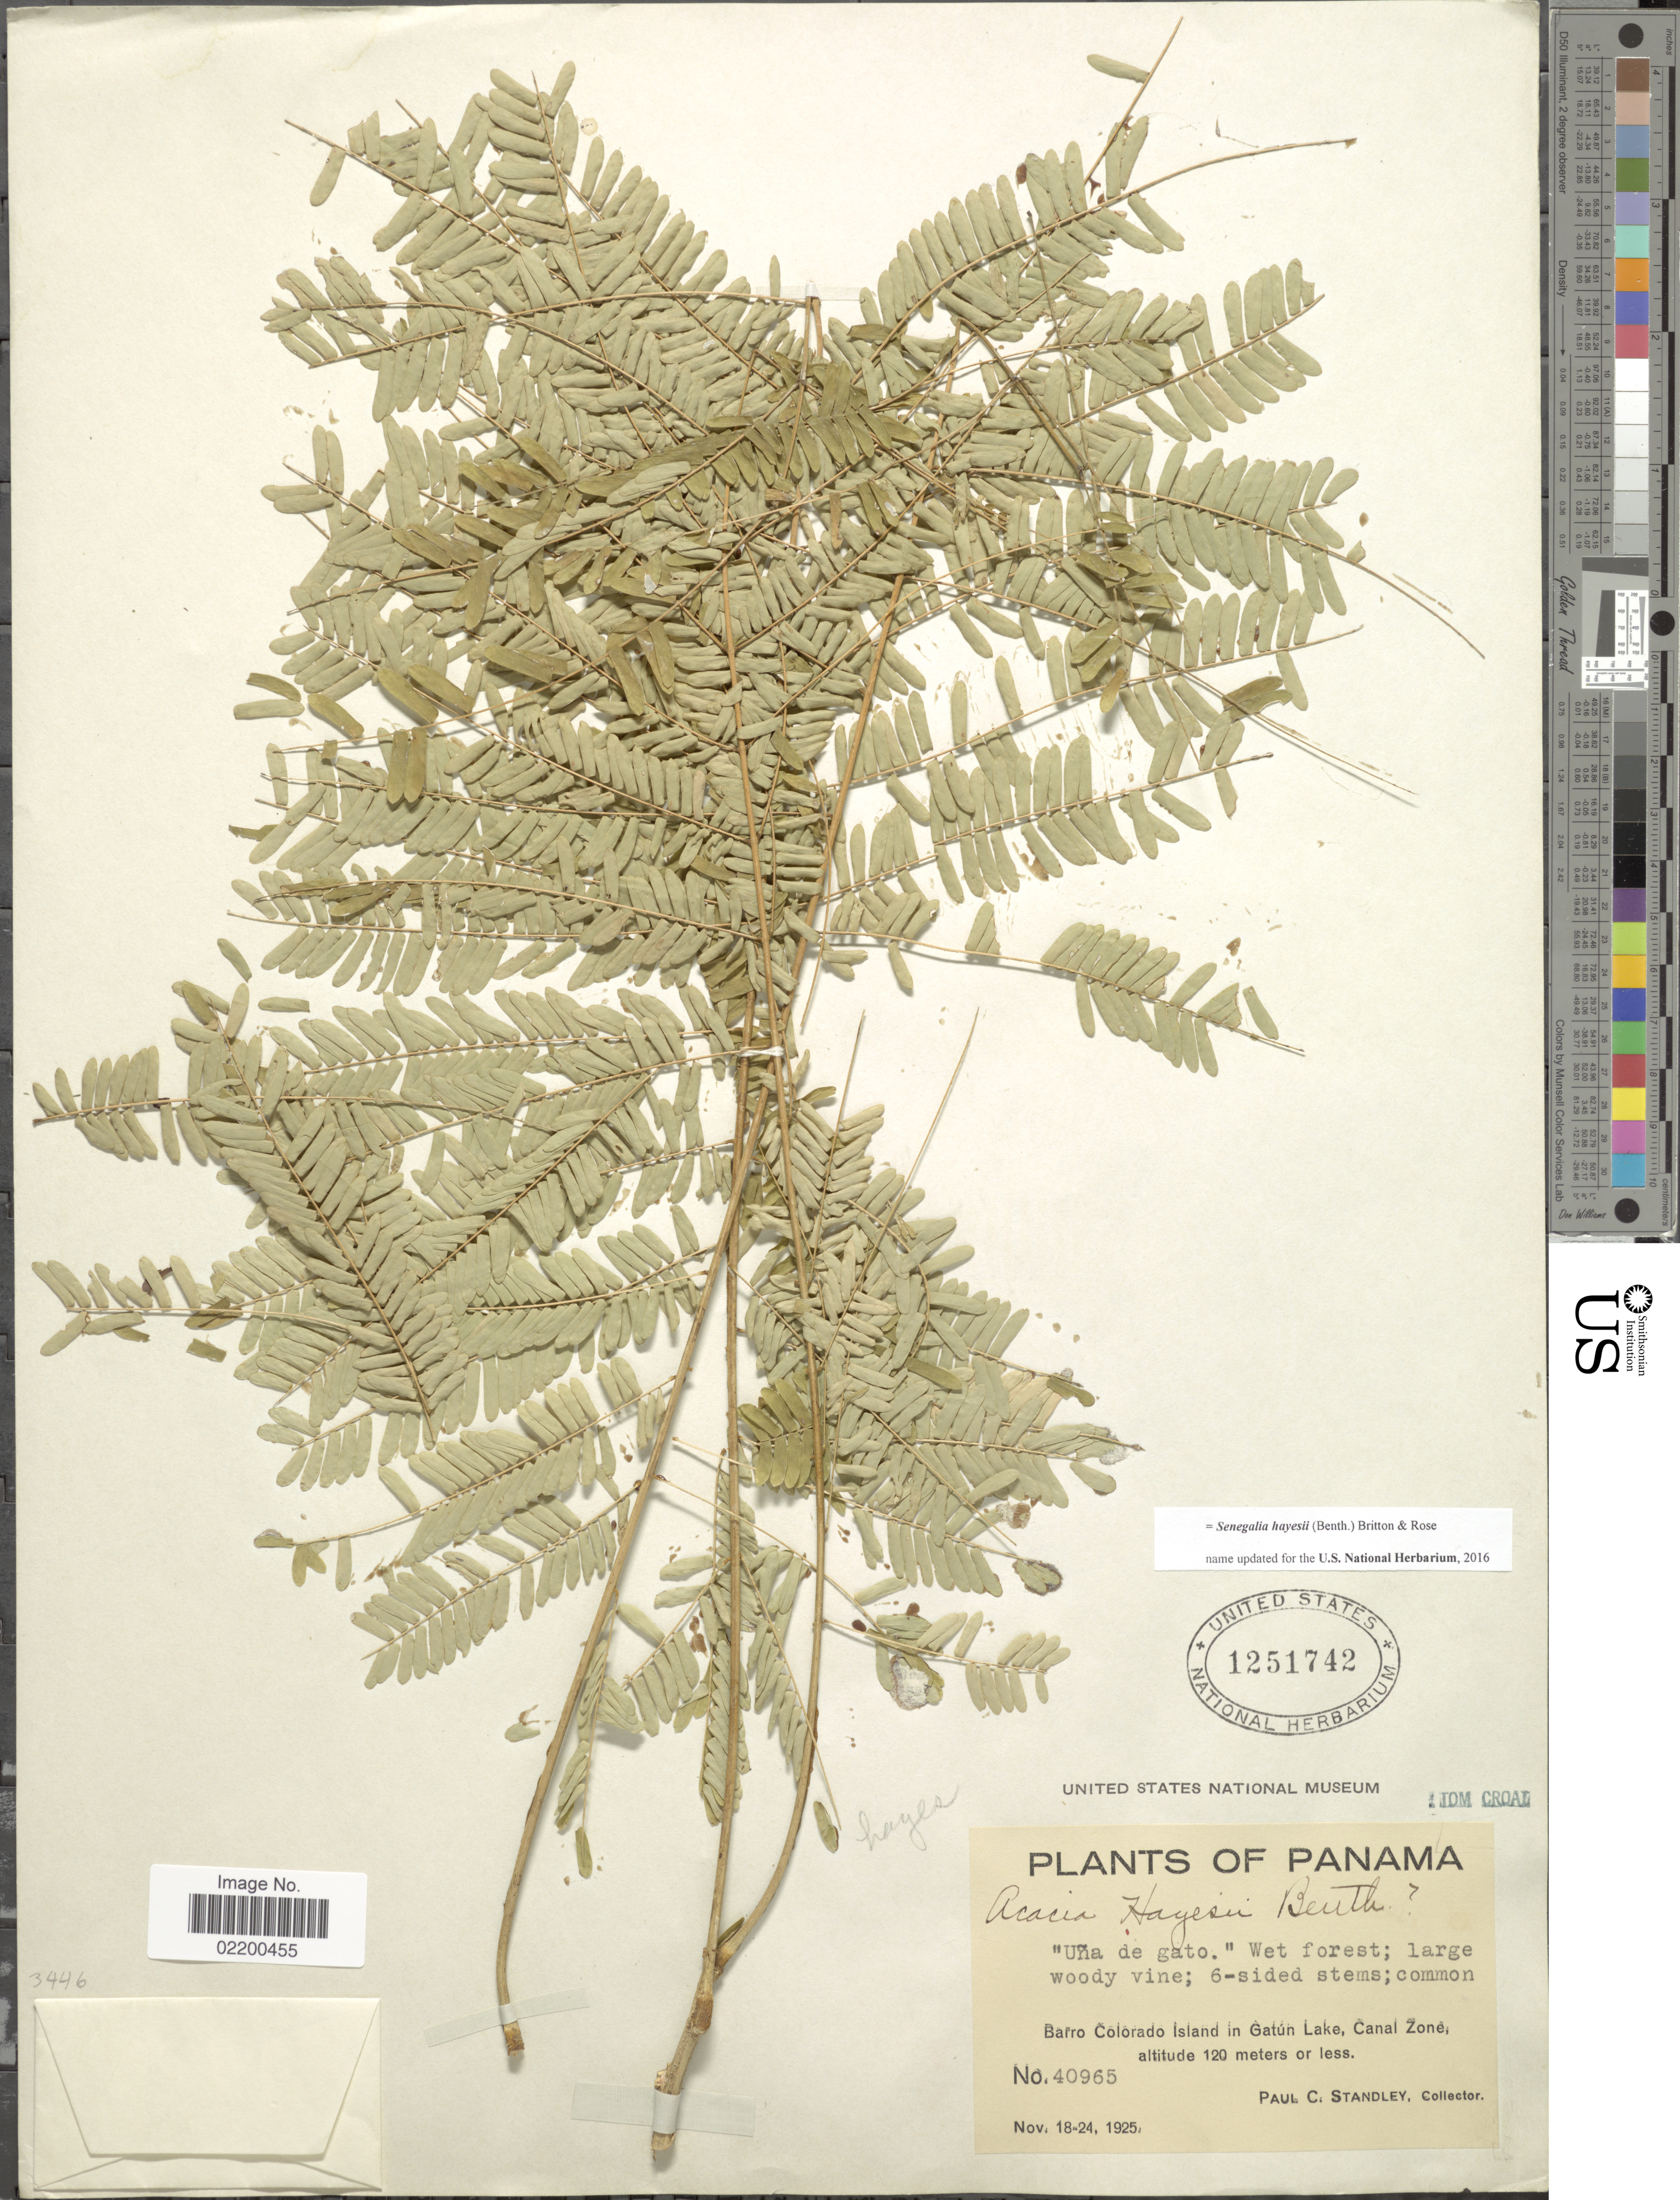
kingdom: Plantae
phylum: Tracheophyta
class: Magnoliopsida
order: Fabales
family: Fabaceae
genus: Senegalia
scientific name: Senegalia hayesii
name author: (Benth.) Britton & Rose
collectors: P. C. Standley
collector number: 40965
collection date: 1925-11-18/1925-11-24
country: Panama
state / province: Panamá Oeste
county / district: Canal Zone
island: Barro Colorado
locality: Barro Colorado Islan in Gatun Lake, Canal Zone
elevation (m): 120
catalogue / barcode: US 1251742